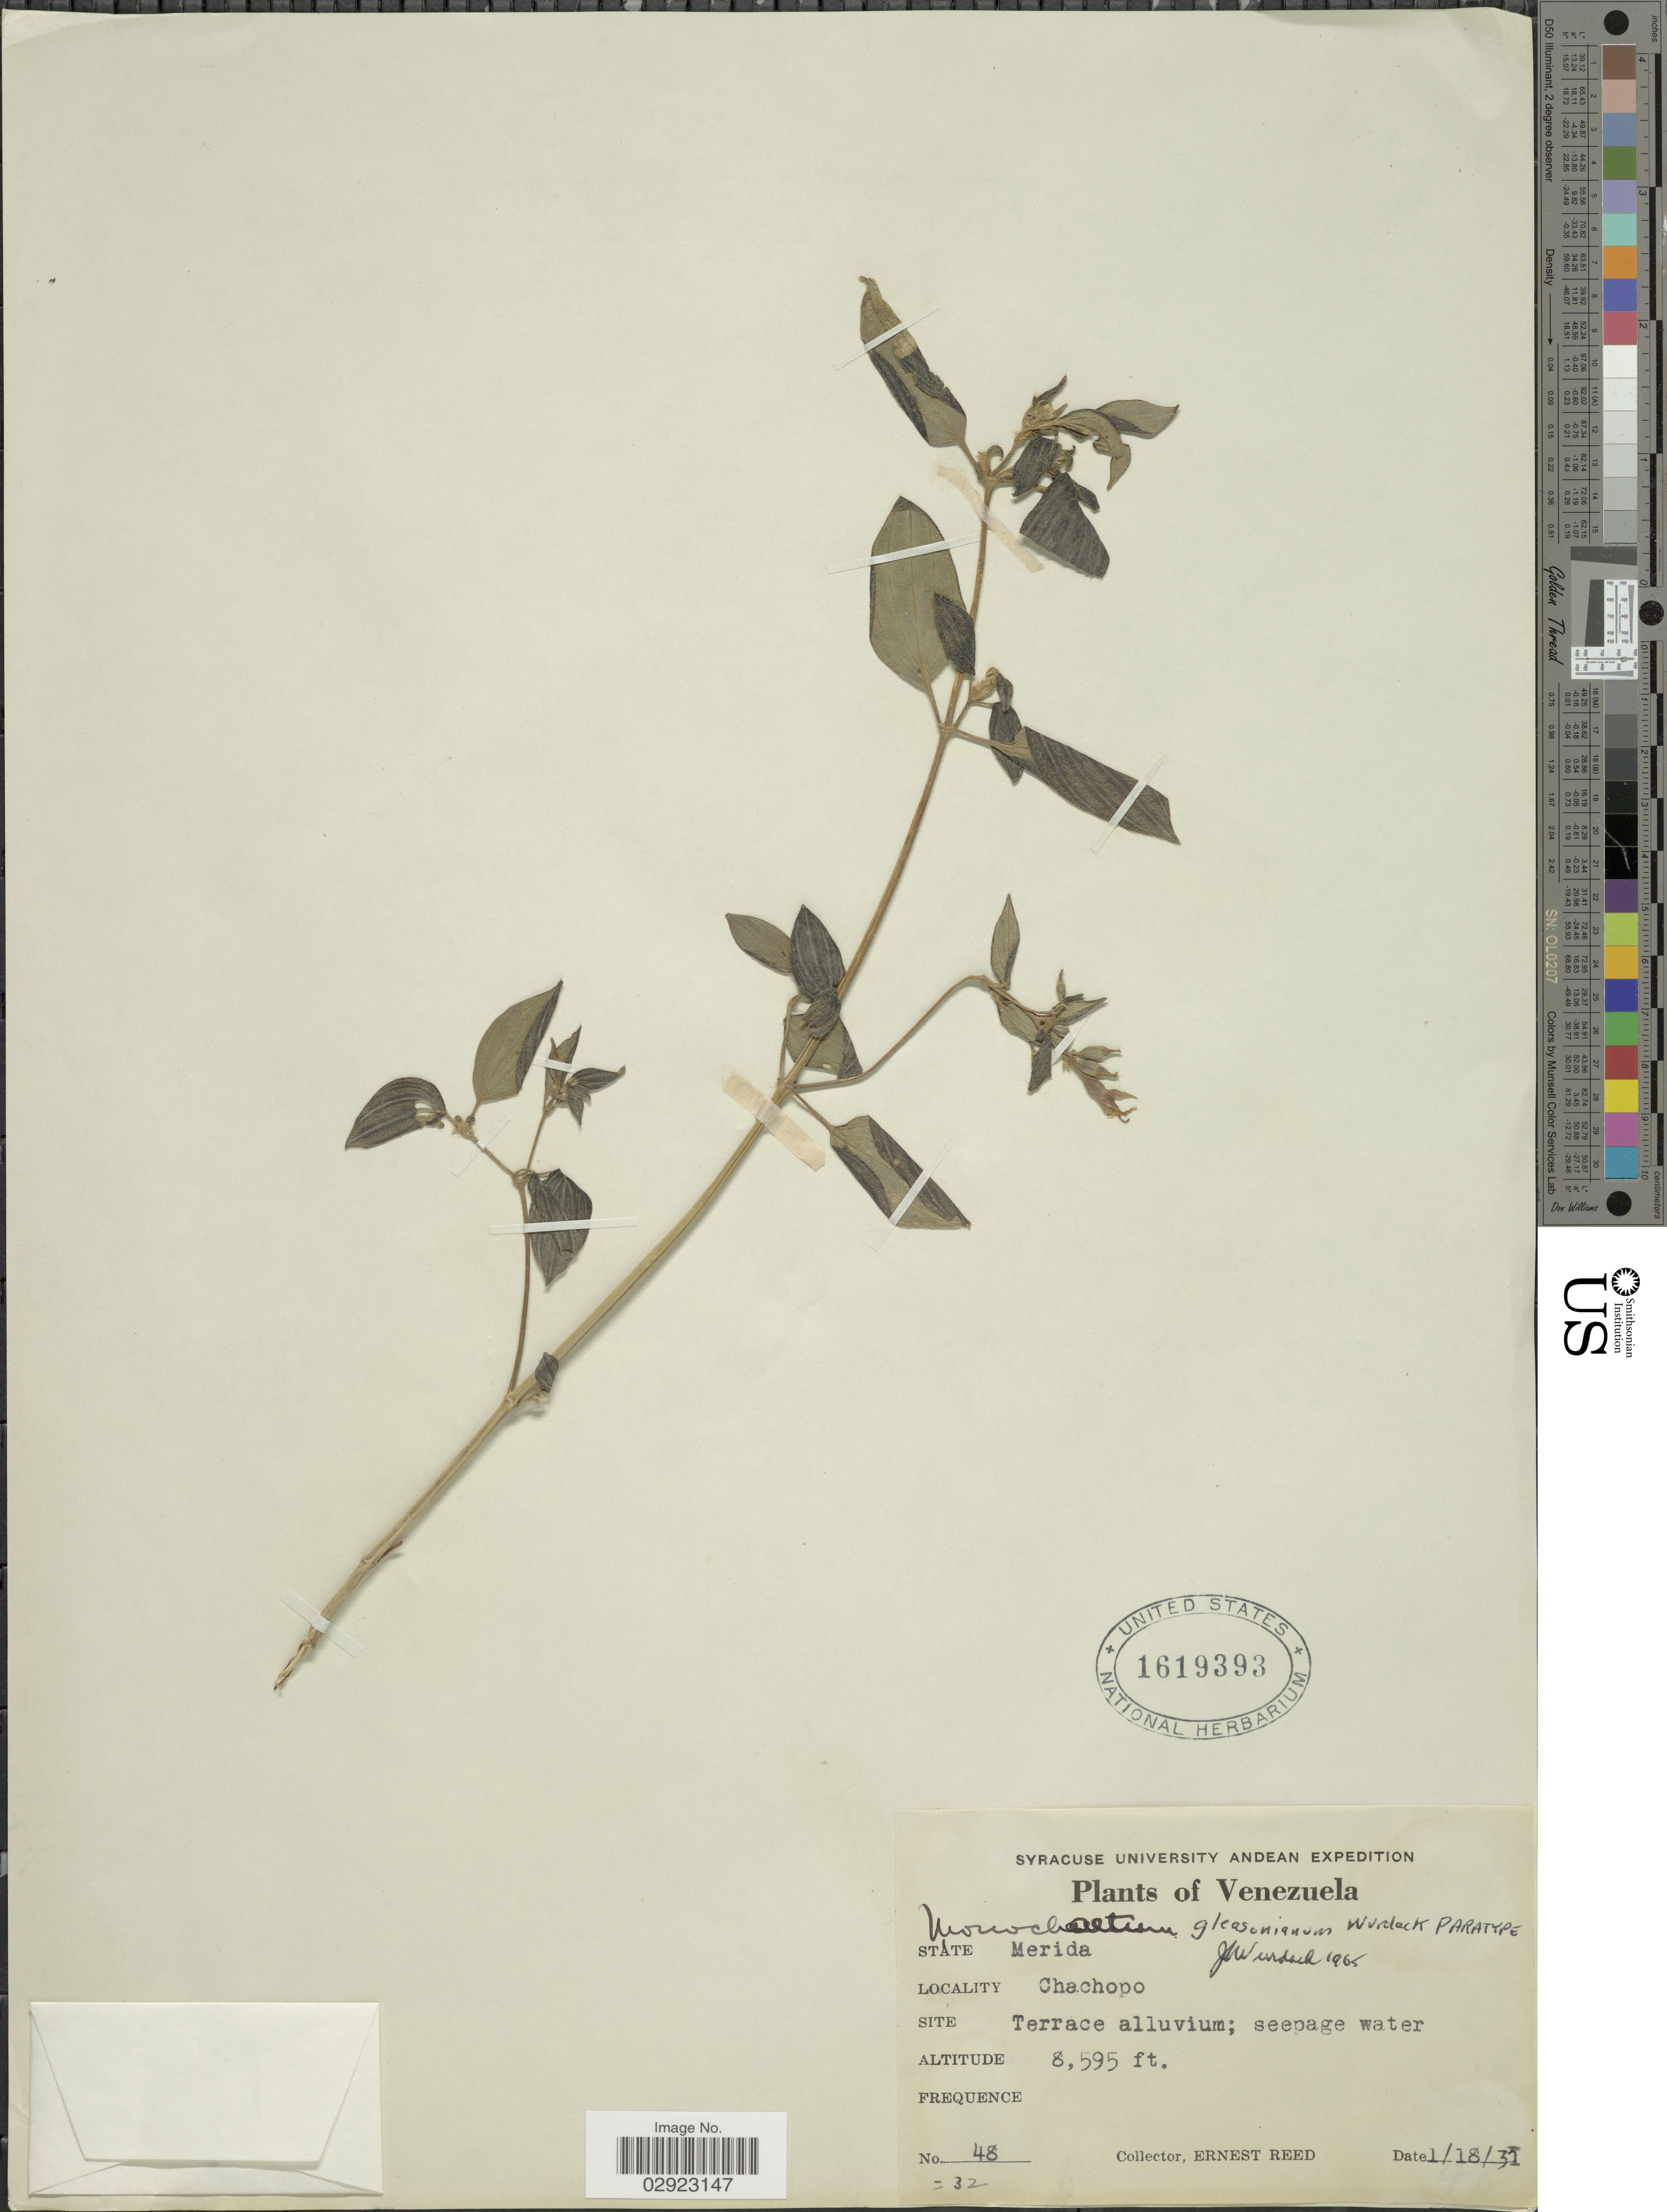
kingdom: Plantae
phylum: Tracheophyta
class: Magnoliopsida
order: Myrtales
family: Melastomataceae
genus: Monochaetum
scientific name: Monochaetum gleasonianum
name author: Wurdack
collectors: E. Reed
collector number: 48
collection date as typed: Transcribed d/m/y: 18/1/31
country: Venezuela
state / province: Mérida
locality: Chachopo.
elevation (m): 2620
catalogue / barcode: US 1619393